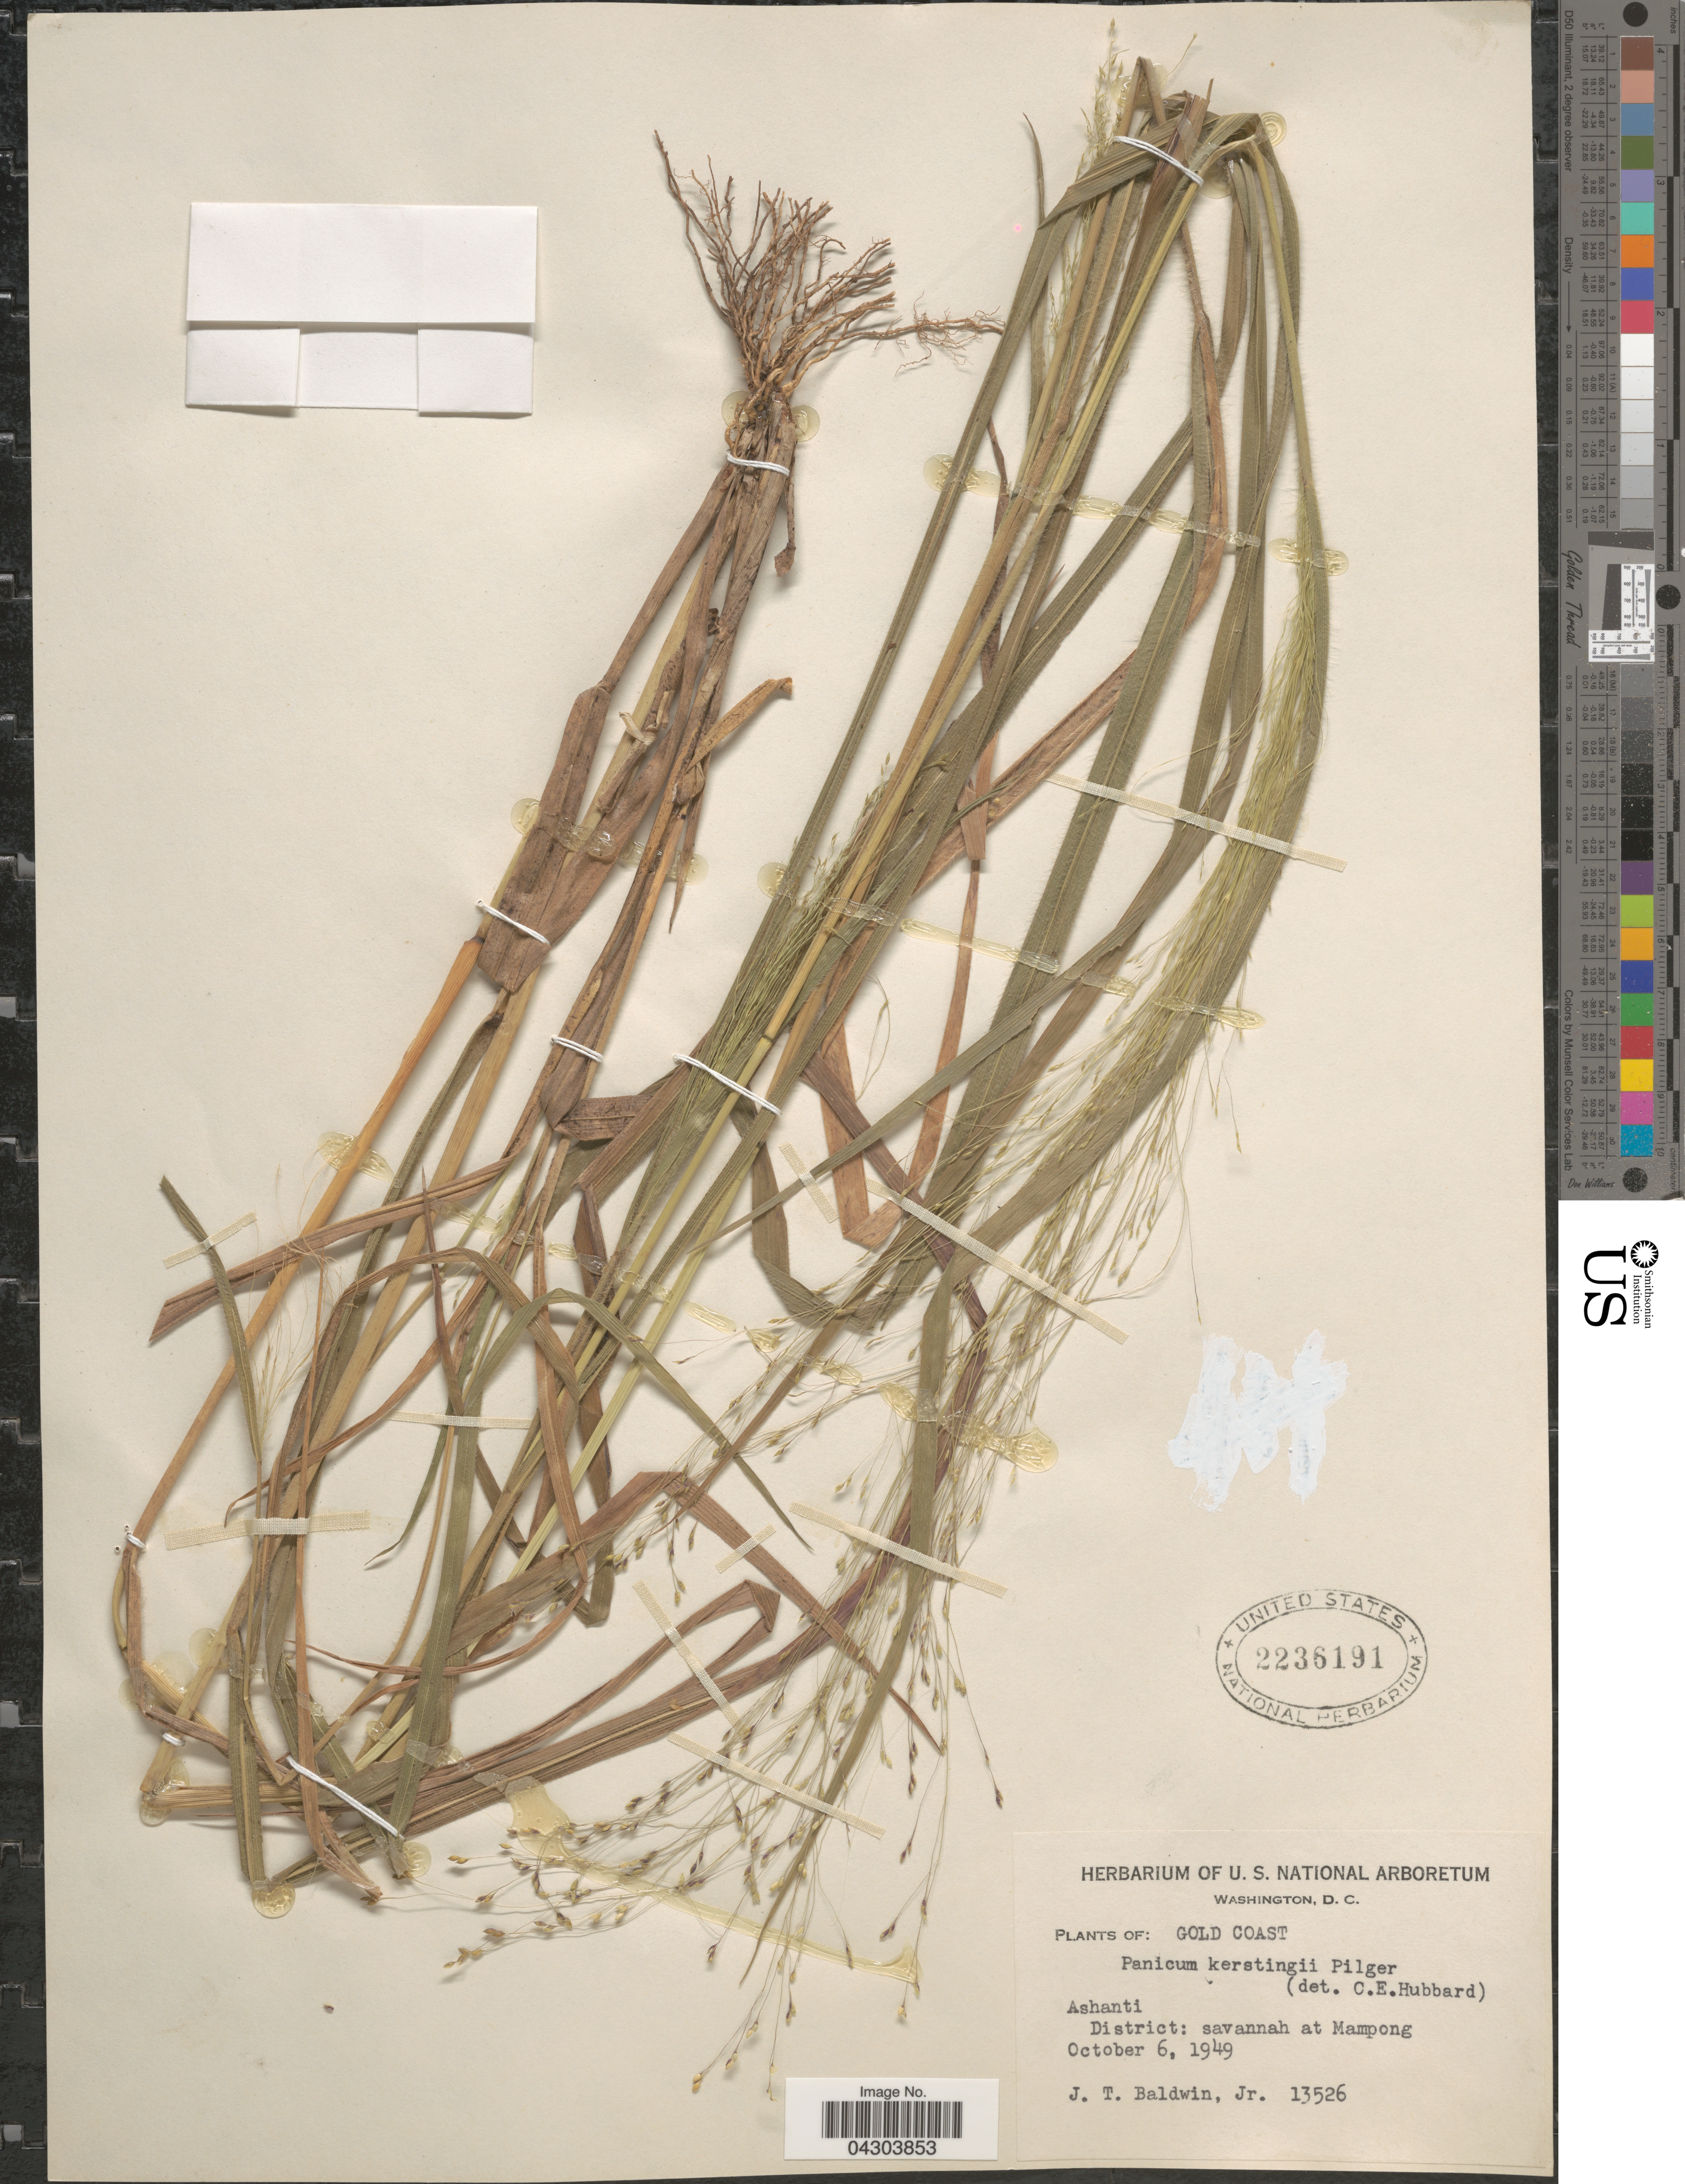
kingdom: Plantae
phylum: Tracheophyta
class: Liliopsida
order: Poales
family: Poaceae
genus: Panicum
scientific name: Panicum pansum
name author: Rendle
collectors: J. T. Baldwin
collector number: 13526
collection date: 1949-10-06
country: Ghana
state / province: Ashanti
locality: Gold Coast. Ashanti District: savannah at Mampong.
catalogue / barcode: US 2236191